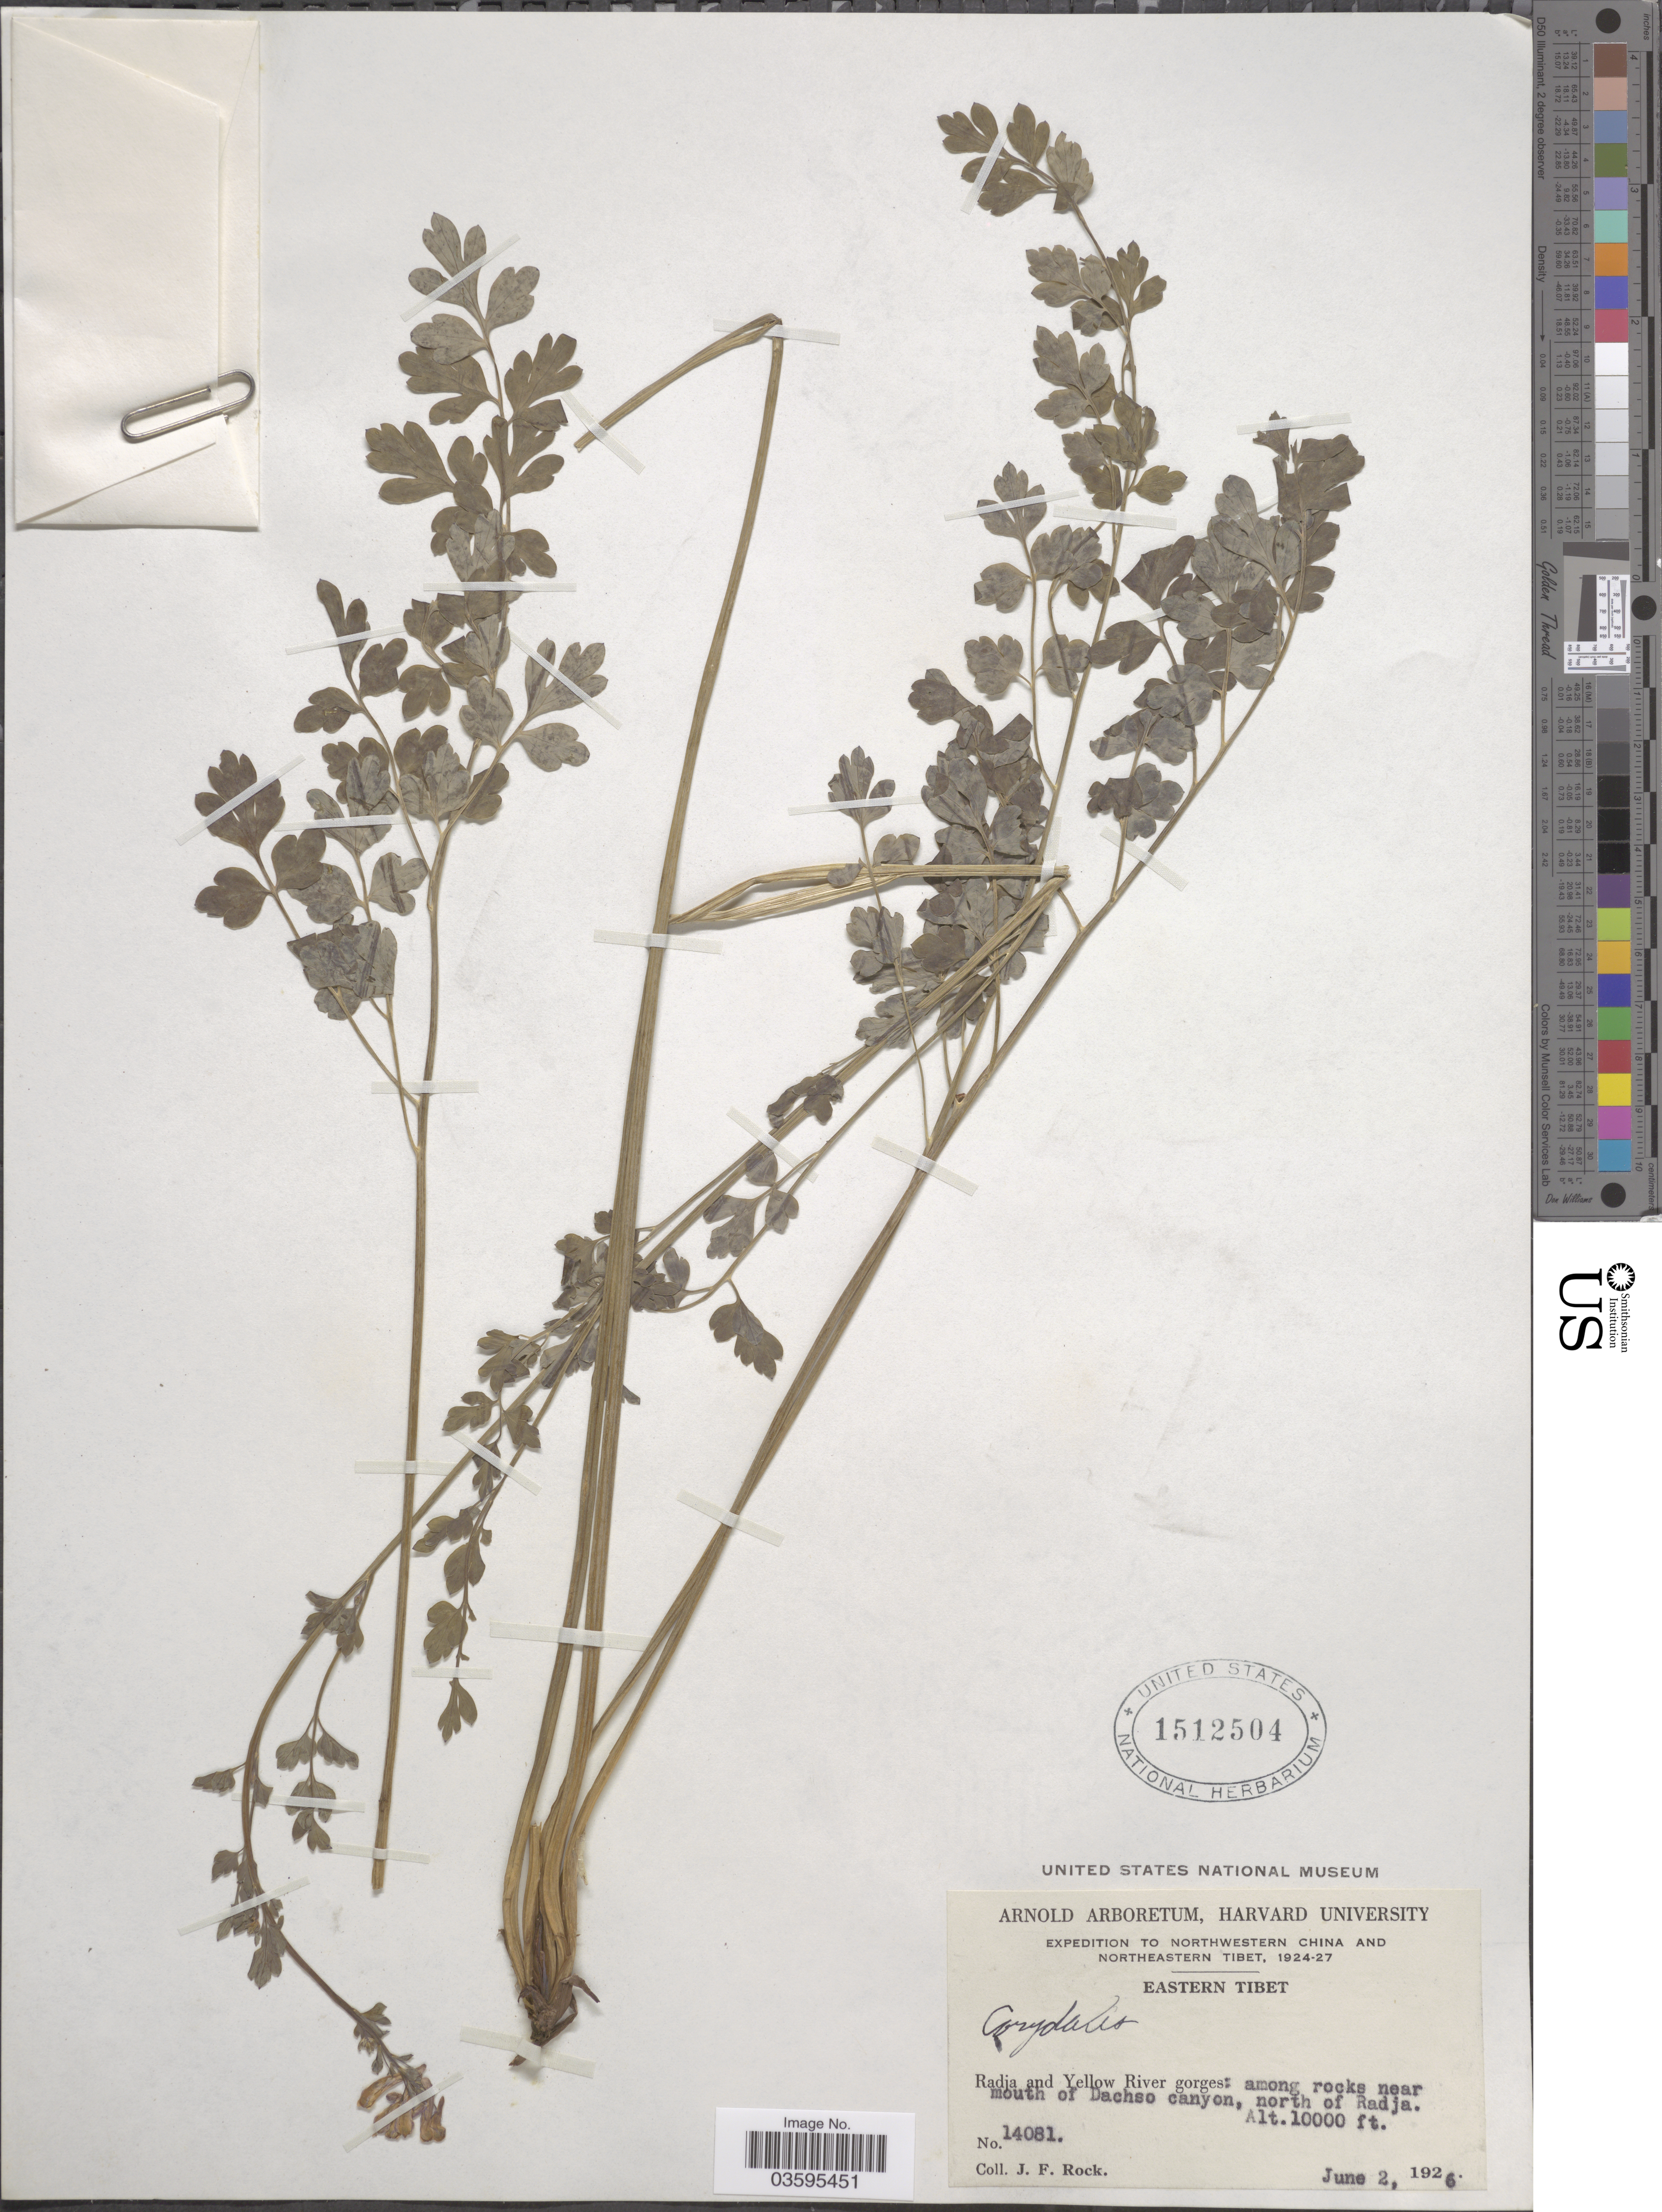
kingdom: Plantae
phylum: Tracheophyta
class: Magnoliopsida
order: Ranunculales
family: Papaveraceae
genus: Corydalis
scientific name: Corydalis sp.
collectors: J. Rock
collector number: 14081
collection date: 1926-06-02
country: China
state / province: Xizang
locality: Northeastern Tibet. Eastern Tibet. Radja and Yellow River gorges: among rocks near mouth of Dachso canyon, north of Radja.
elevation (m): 3048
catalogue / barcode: US 1512504